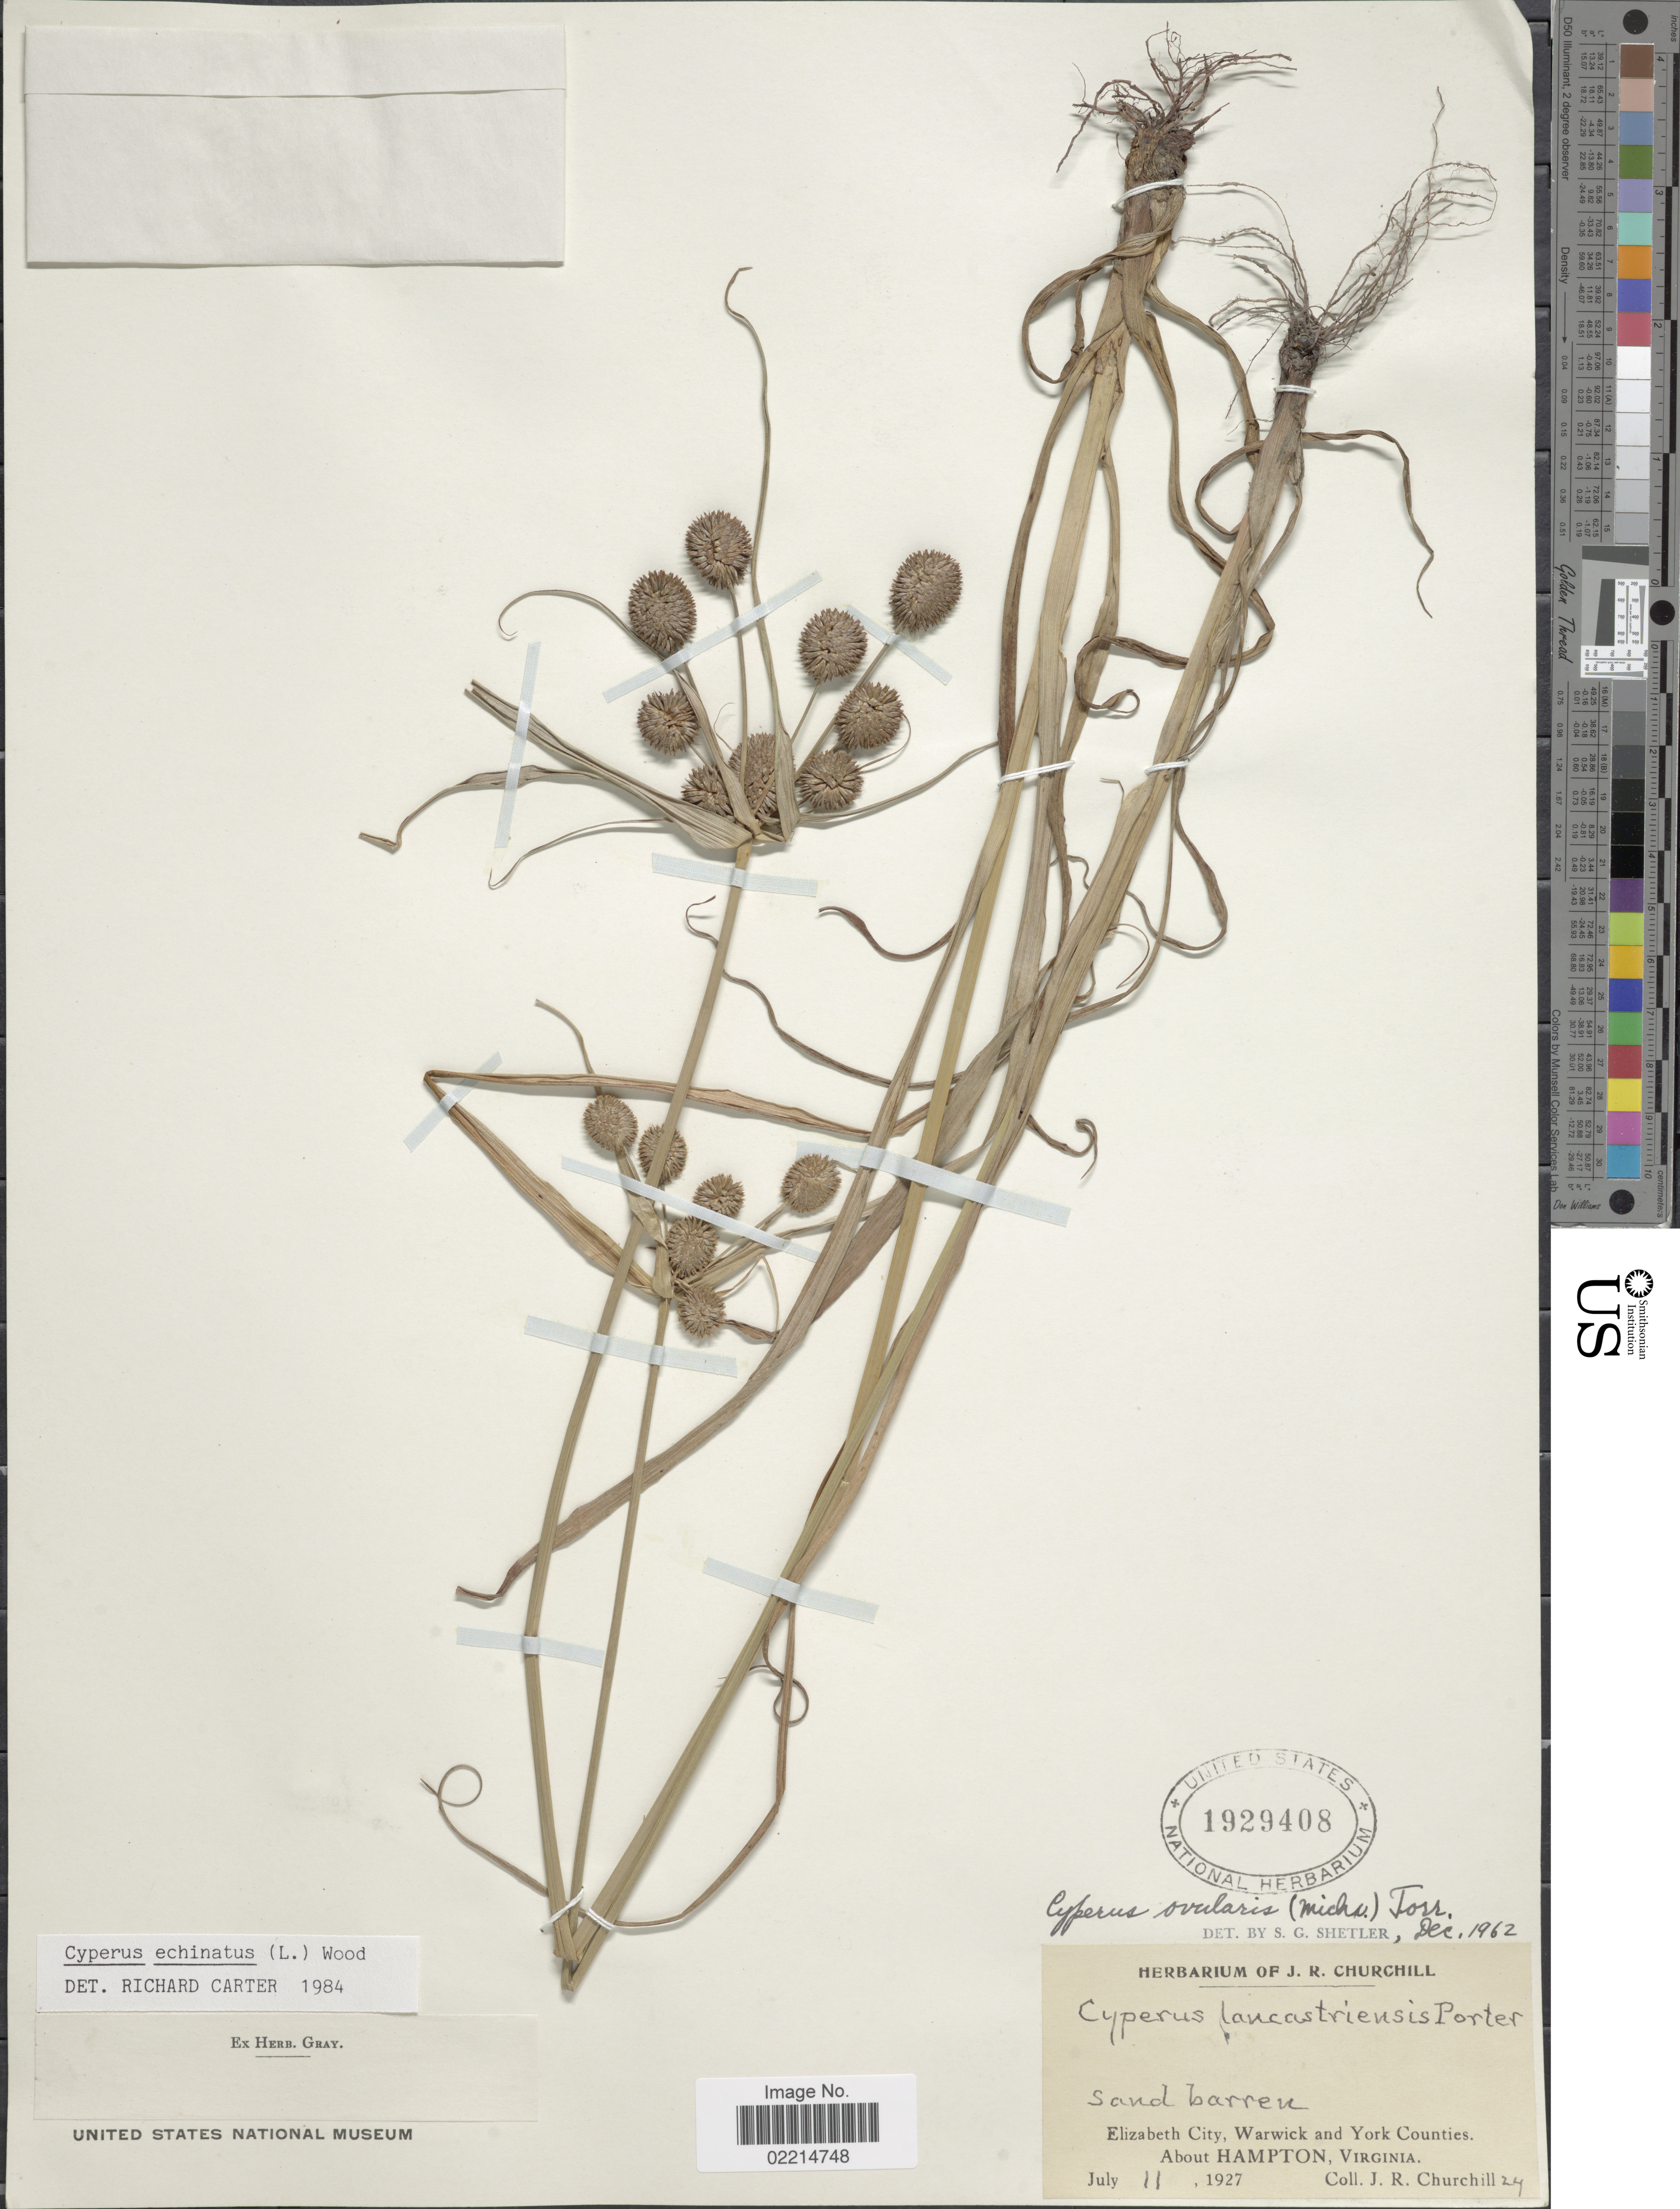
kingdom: Plantae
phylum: Tracheophyta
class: Liliopsida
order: Poales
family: Cyperaceae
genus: Cyperus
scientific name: Cyperus echinatus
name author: (L.) Alph. Wood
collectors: J. Churchill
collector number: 27*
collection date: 1927-07-11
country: United States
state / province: Virginia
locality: Elizabeth City, Warwick and York Counties. About Hampton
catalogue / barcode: US 1929408